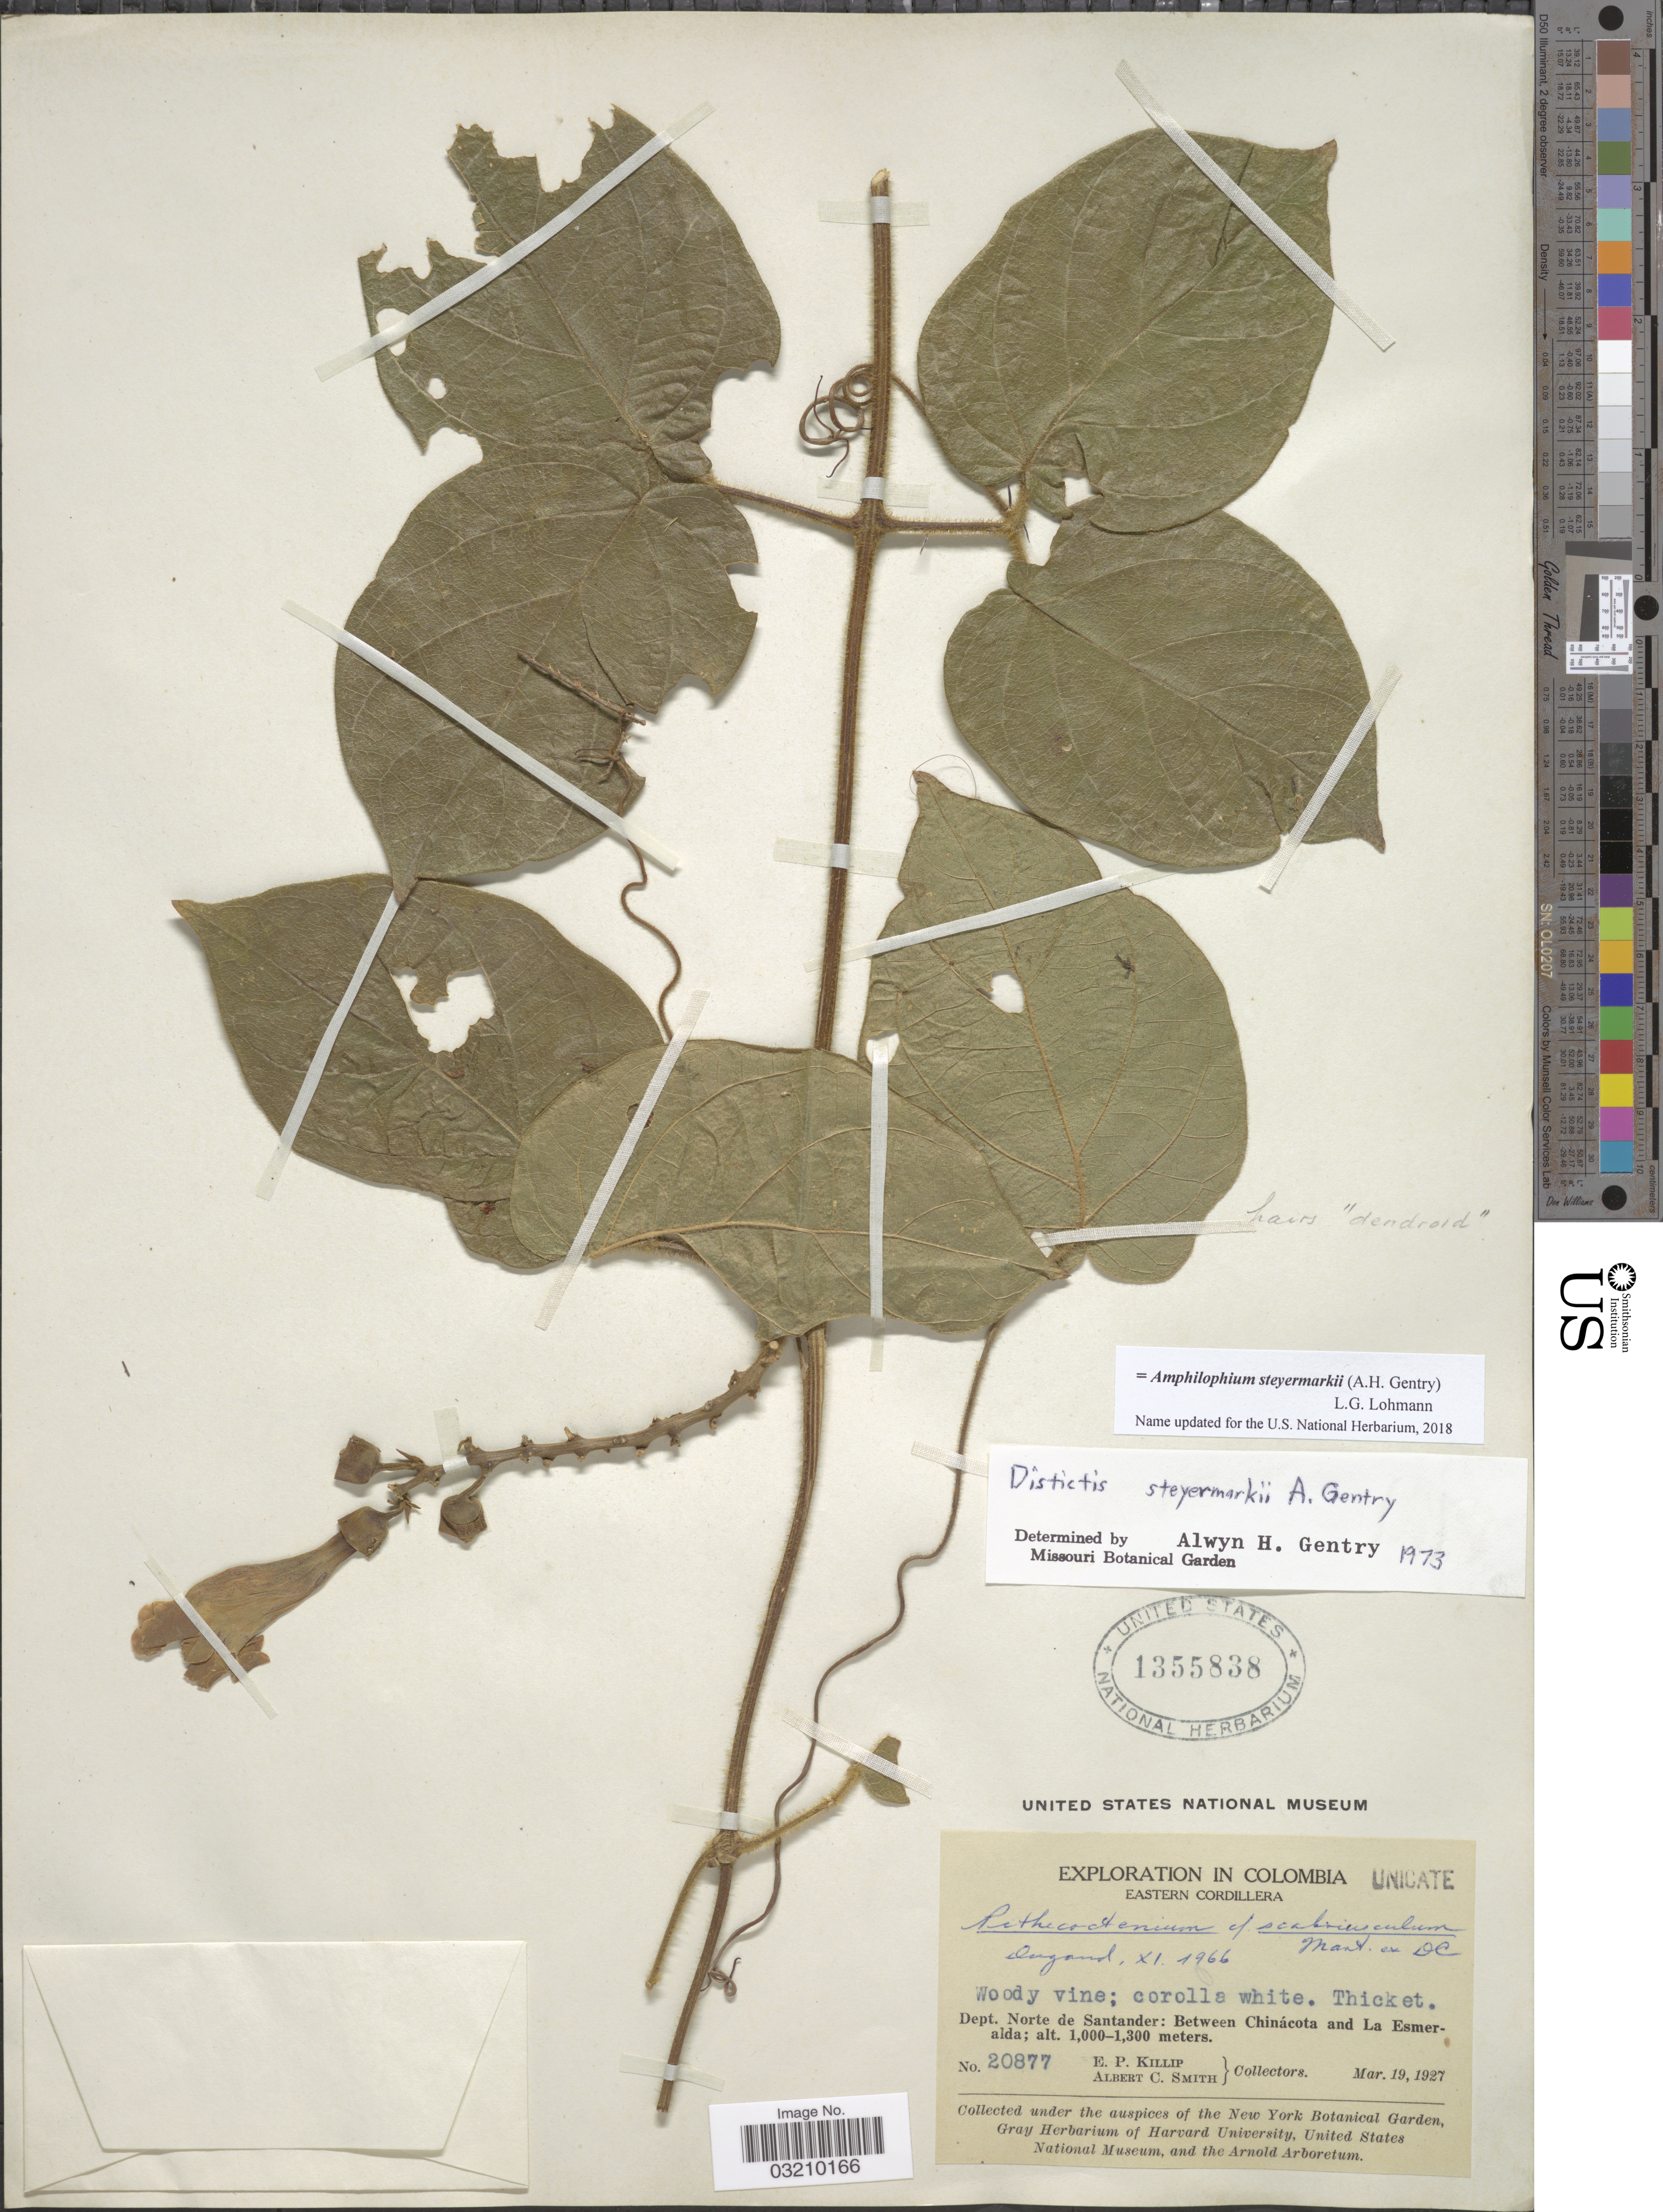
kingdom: Plantae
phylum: Tracheophyta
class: Magnoliopsida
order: Lamiales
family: Bignoniaceae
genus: Amphilophium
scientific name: Amphilophium steyermarkii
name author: (A.H. Gentry) L.G. Lohmann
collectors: E. P. Killip & A. C. Smith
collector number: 20877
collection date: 1927-03-19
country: Colombia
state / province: Norte de Santander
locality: Eastern Cordillera. Dept. Norte de Santander: Between Chinácota and La Esmeralda.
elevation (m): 1000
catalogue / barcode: US 1355838